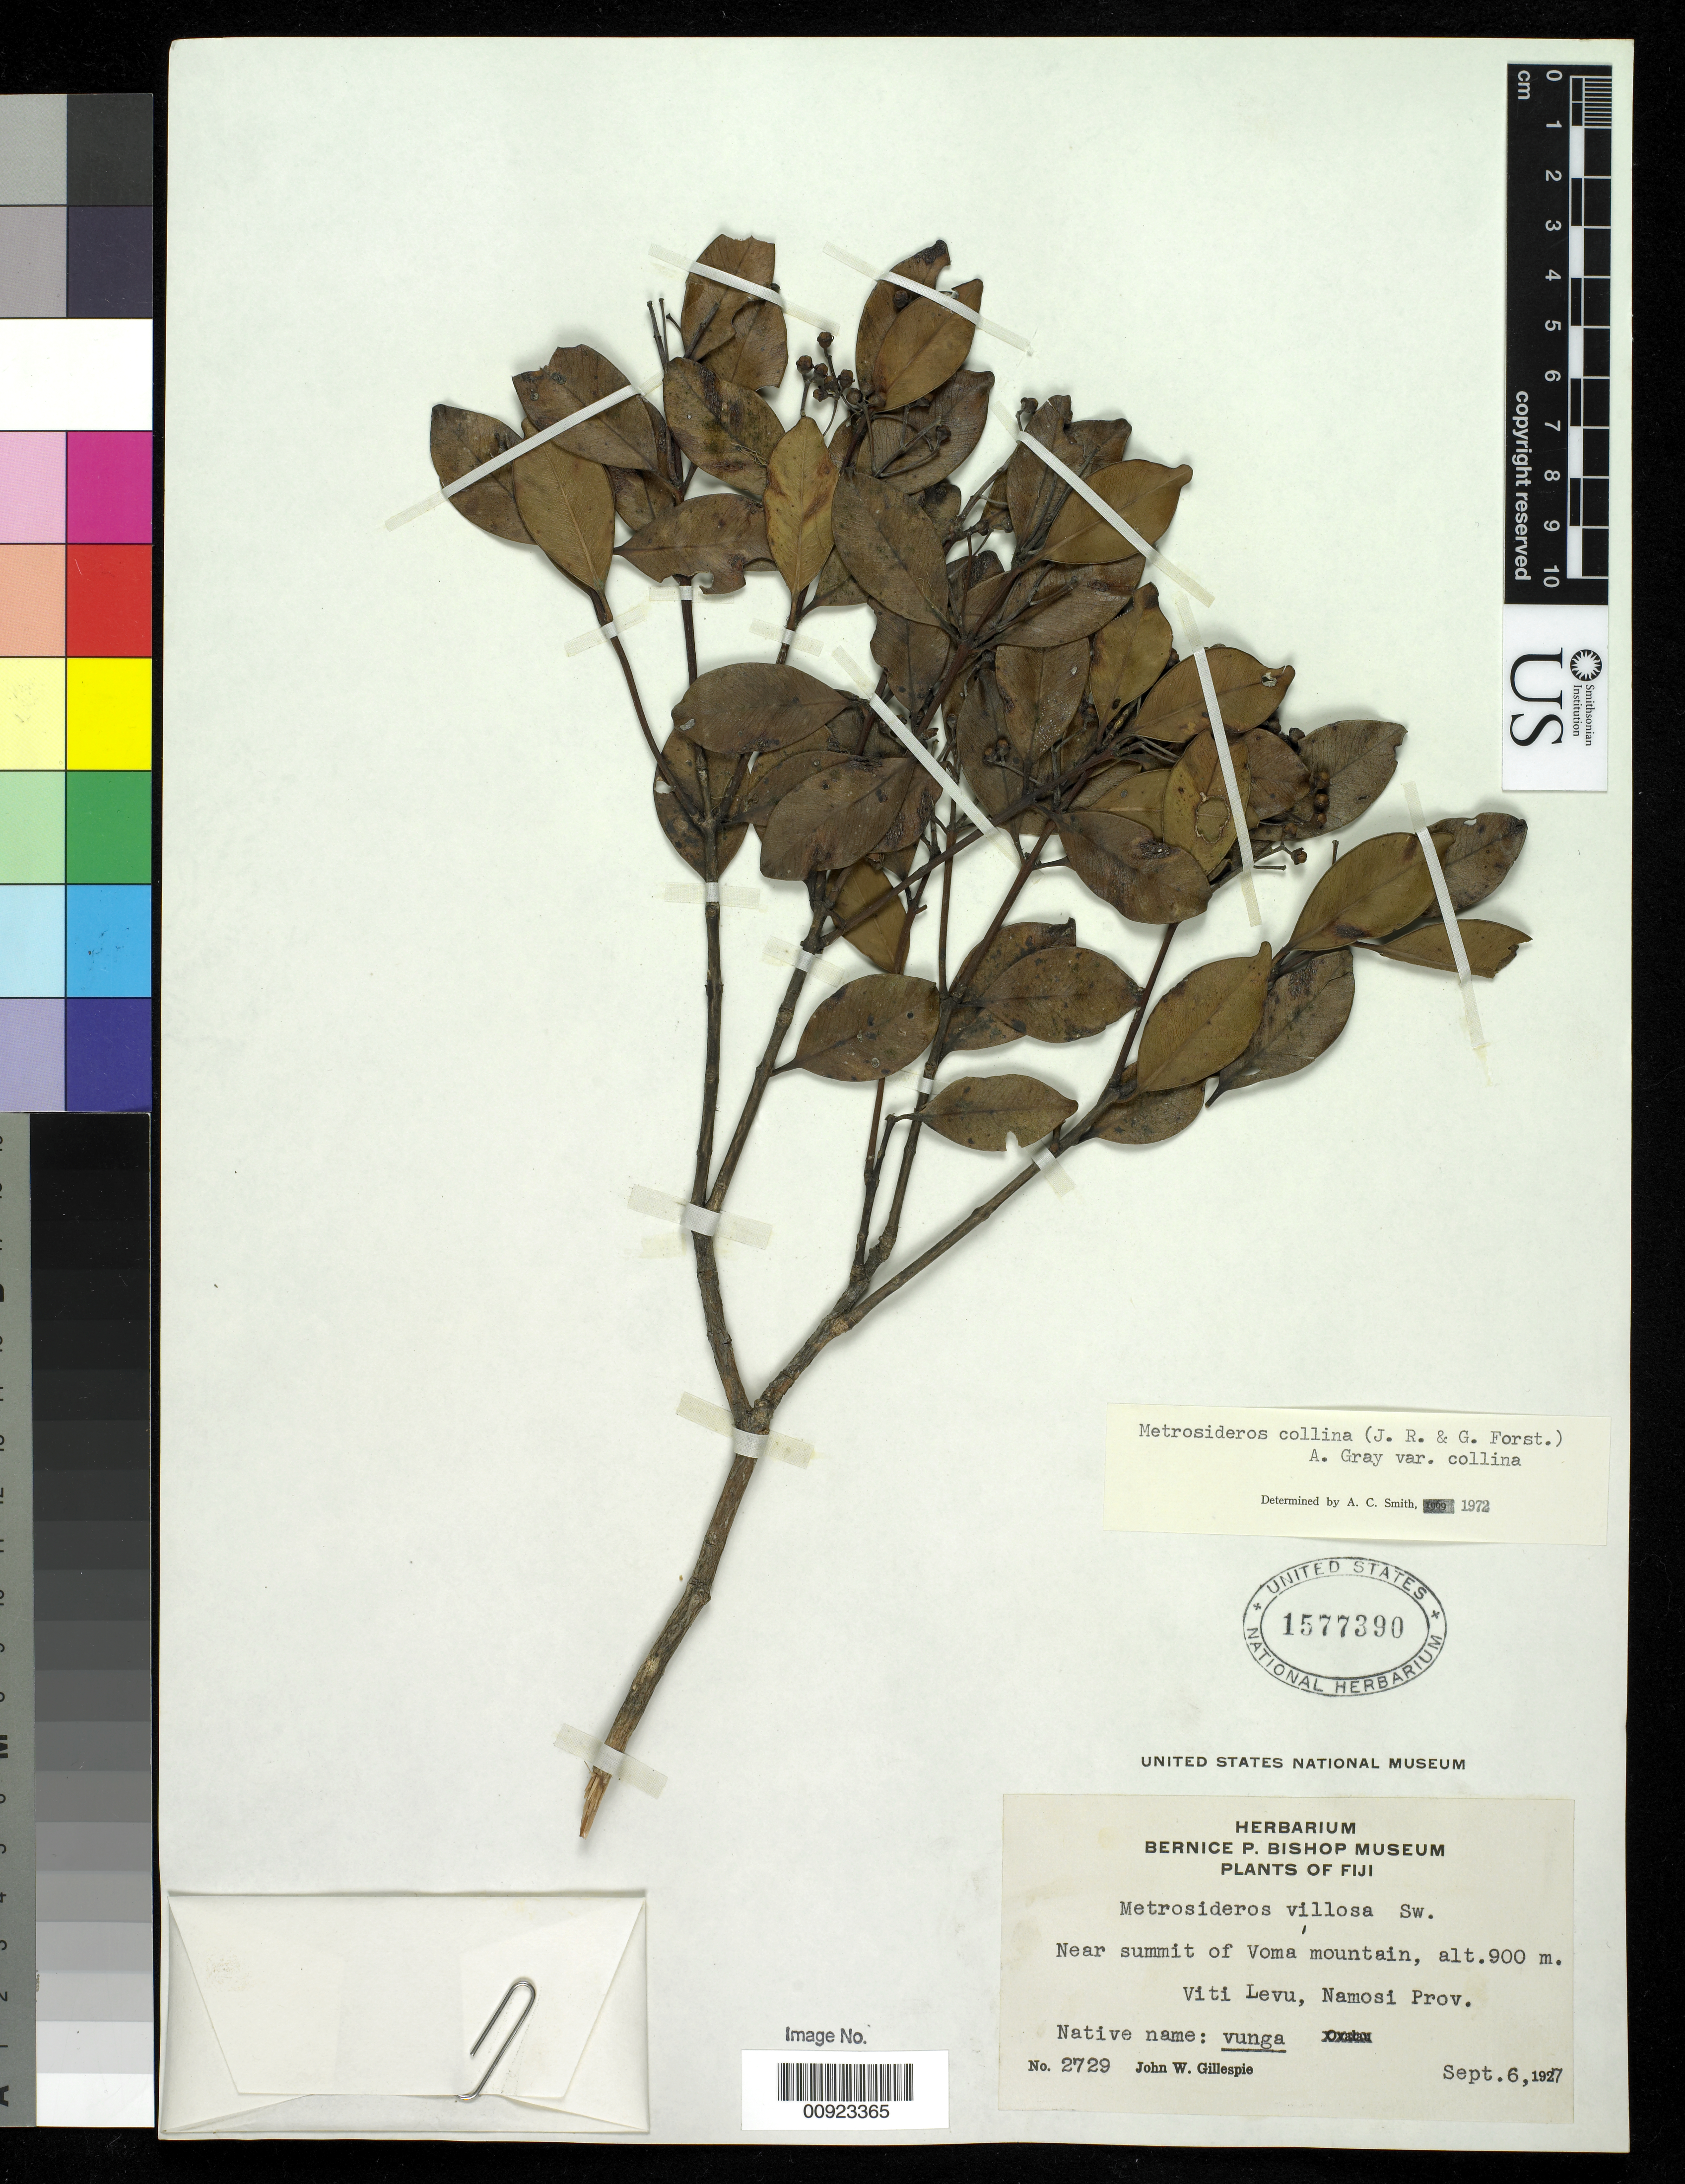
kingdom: Plantae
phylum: Tracheophyta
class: Magnoliopsida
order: Myrtales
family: Myrtaceae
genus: Metrosideros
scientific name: Metrosideros collina var. collina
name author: (J.R. Forst. & G. Forst.) A. Gray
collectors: J. W. Gillespie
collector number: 2729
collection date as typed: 06 Sep 1927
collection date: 1927-09-06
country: Fiji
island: Viti Levu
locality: Namosi Province, near summit of Voma Mountain.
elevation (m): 900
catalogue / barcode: US 1577390